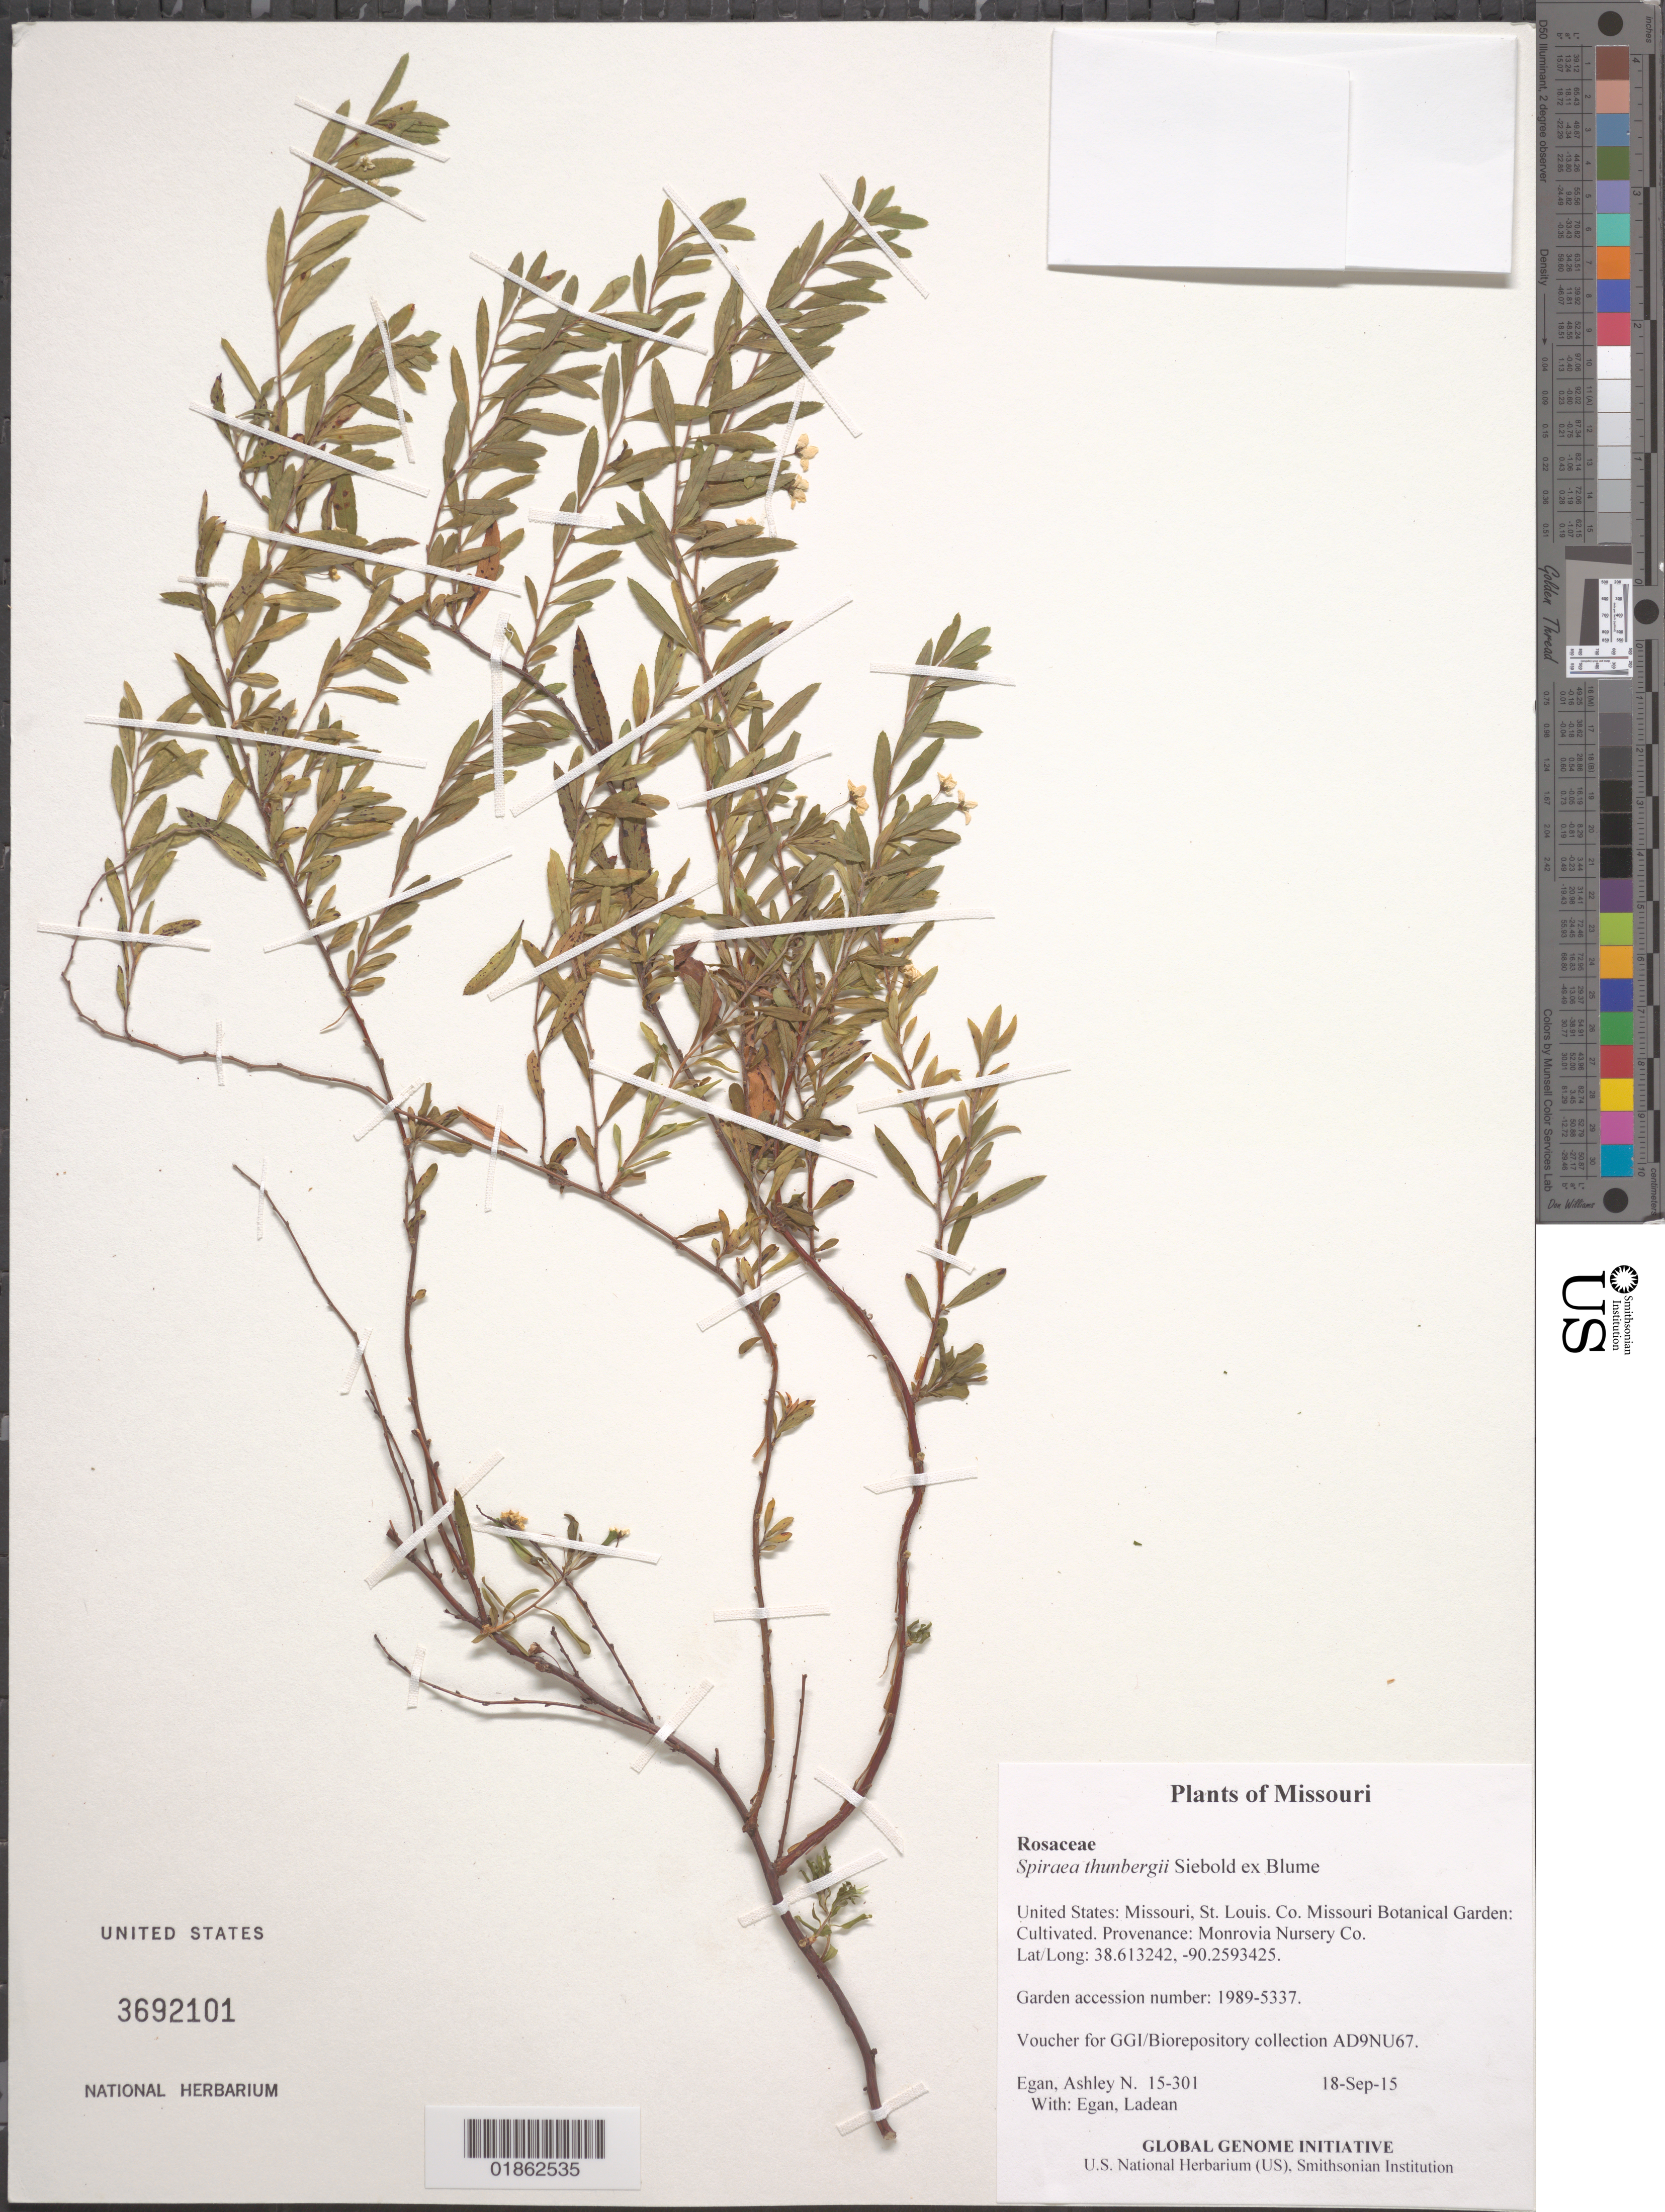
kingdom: Plantae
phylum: Tracheophyta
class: Magnoliopsida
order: Rosales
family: Rosaceae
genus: Spiraea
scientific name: Spiraea thunbergii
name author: Siebert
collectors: A. N. Egan & L. Egan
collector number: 15-301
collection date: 2015-09-18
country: United States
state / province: Missouri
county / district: St. Louis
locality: Missouri Botanical Garden: Cultivated. Provenance: Monrovia Nursery Co.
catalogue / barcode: US 3692101